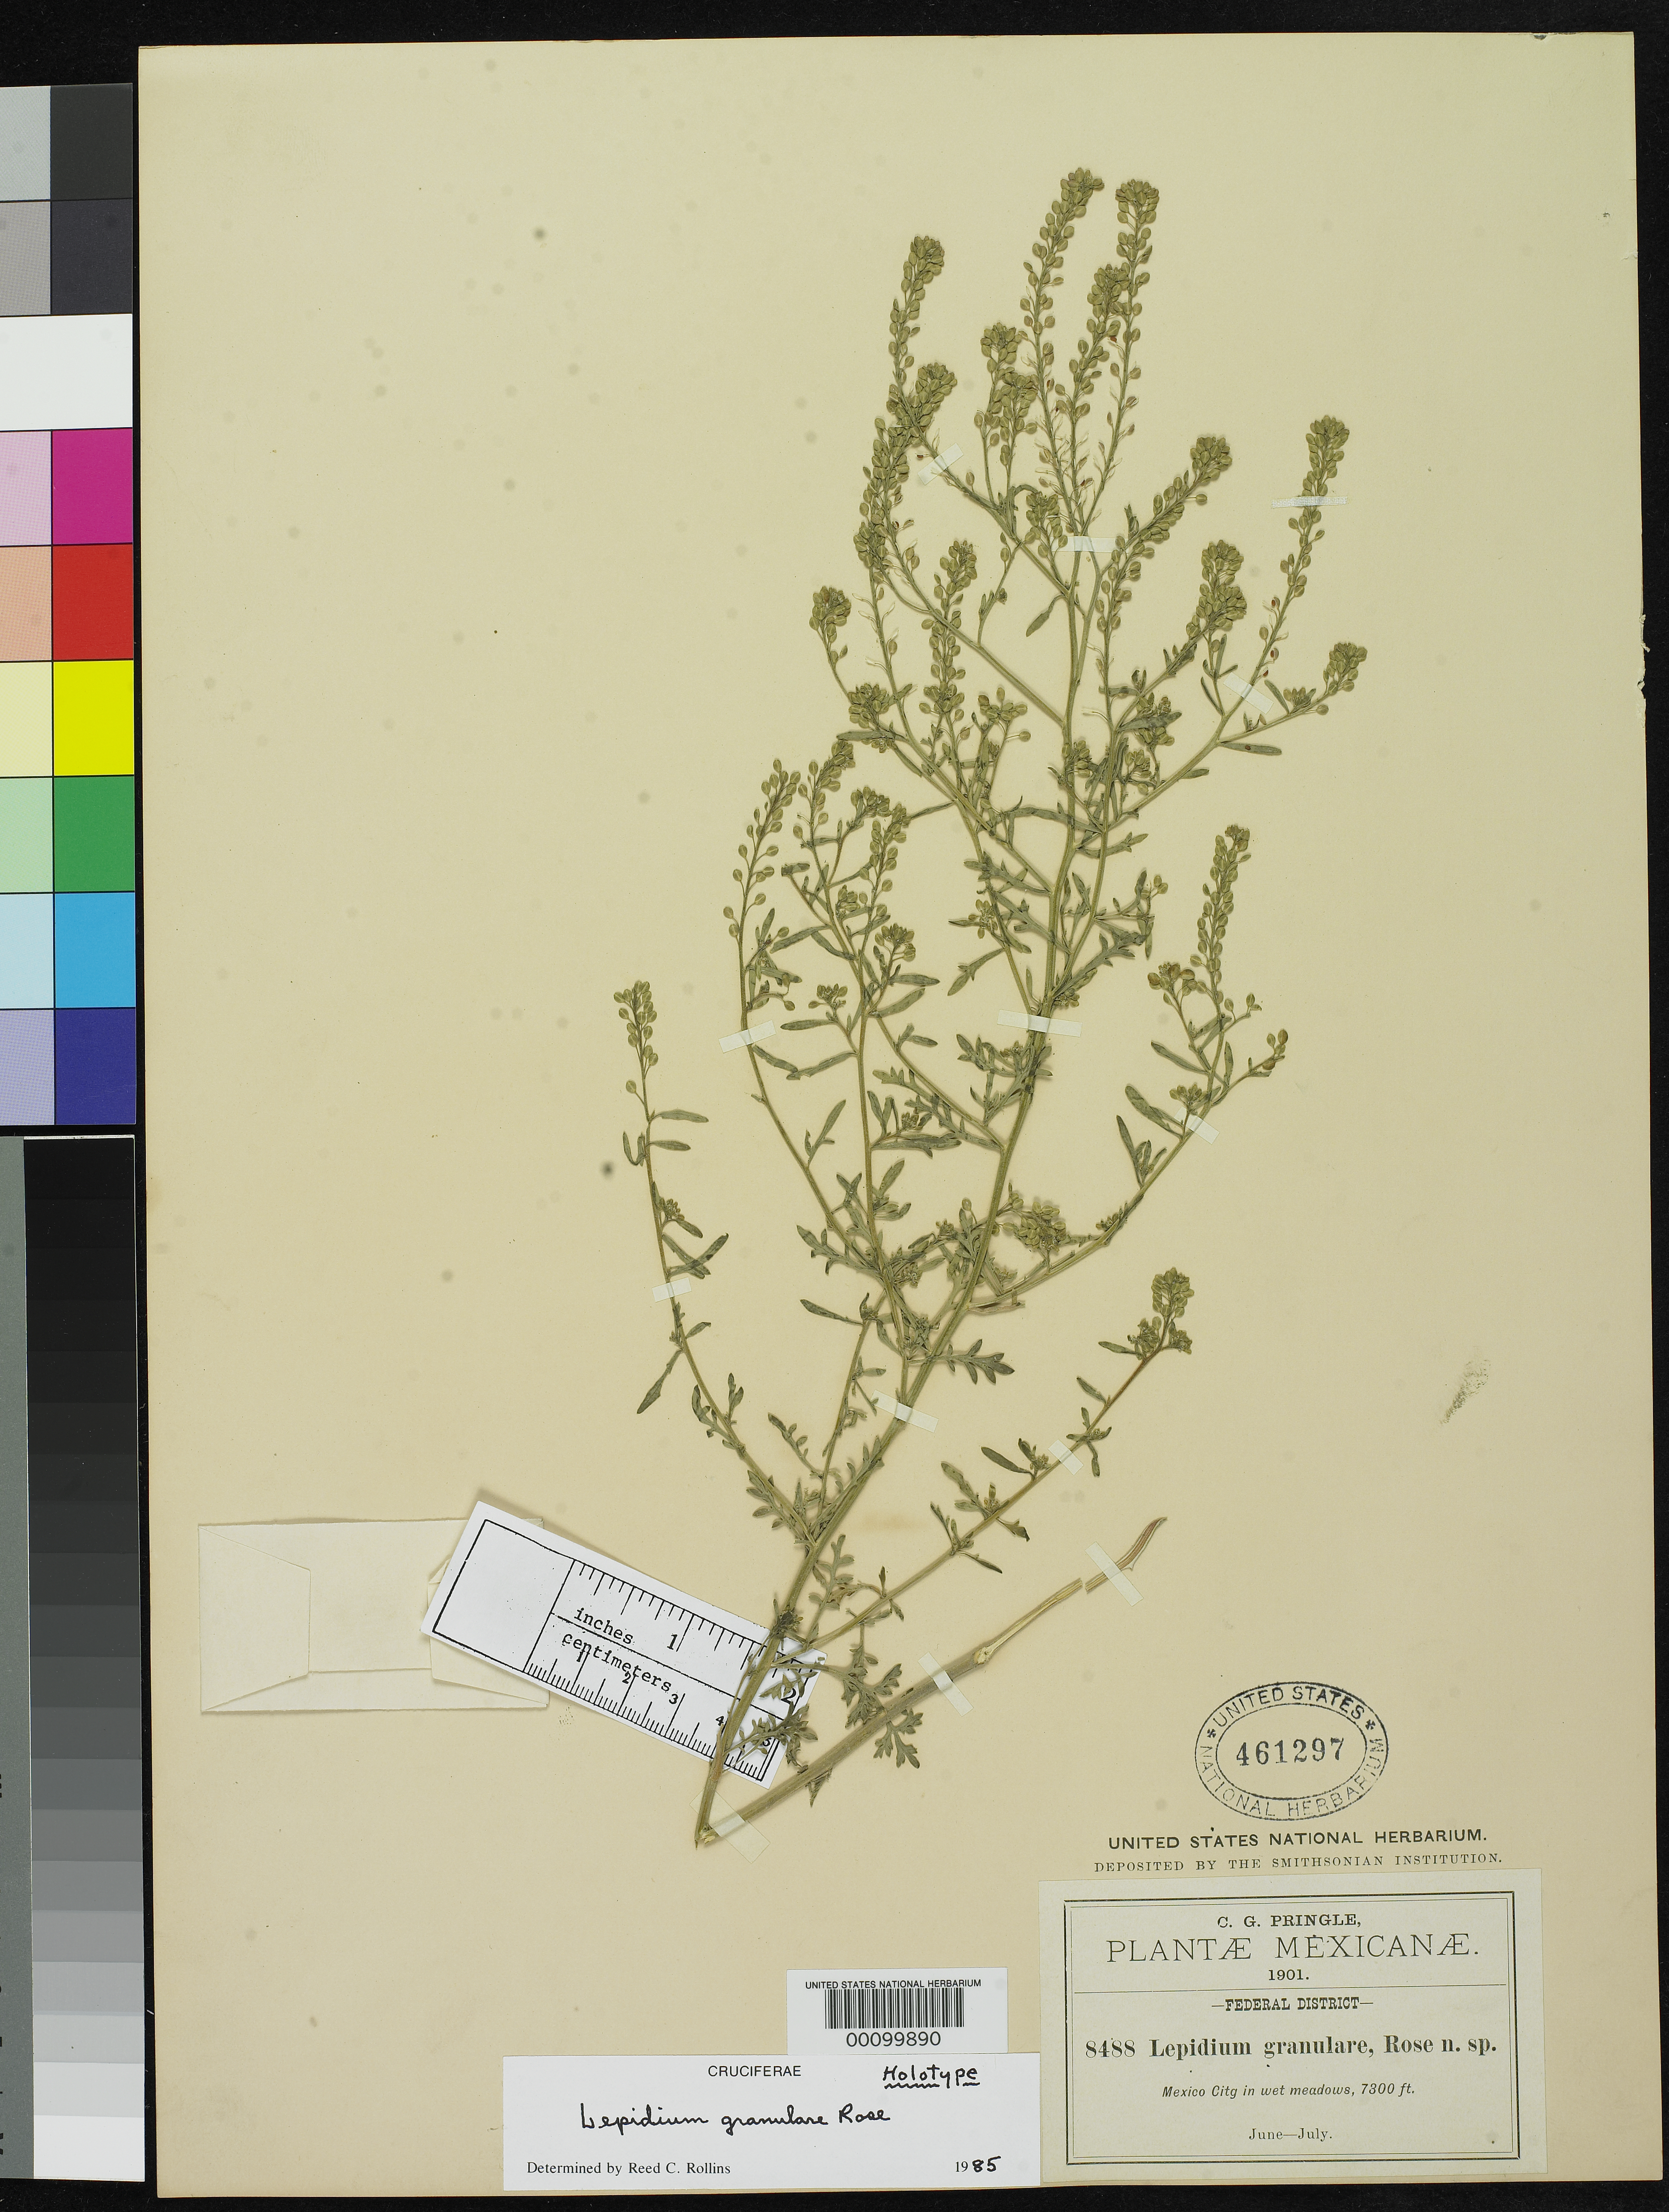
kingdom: Plantae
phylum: Tracheophyta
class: Magnoliopsida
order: Brassicales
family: Brassicaceae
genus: Lepidium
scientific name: Lepidium granulare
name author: Rose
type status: Holotype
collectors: C. G. Pringle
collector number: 8488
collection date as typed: Jun 1901 to -- Jul 1901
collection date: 1901-06/1901-07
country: Mexico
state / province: Distrito Federal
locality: Mexico City.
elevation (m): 2225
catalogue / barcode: US 461297